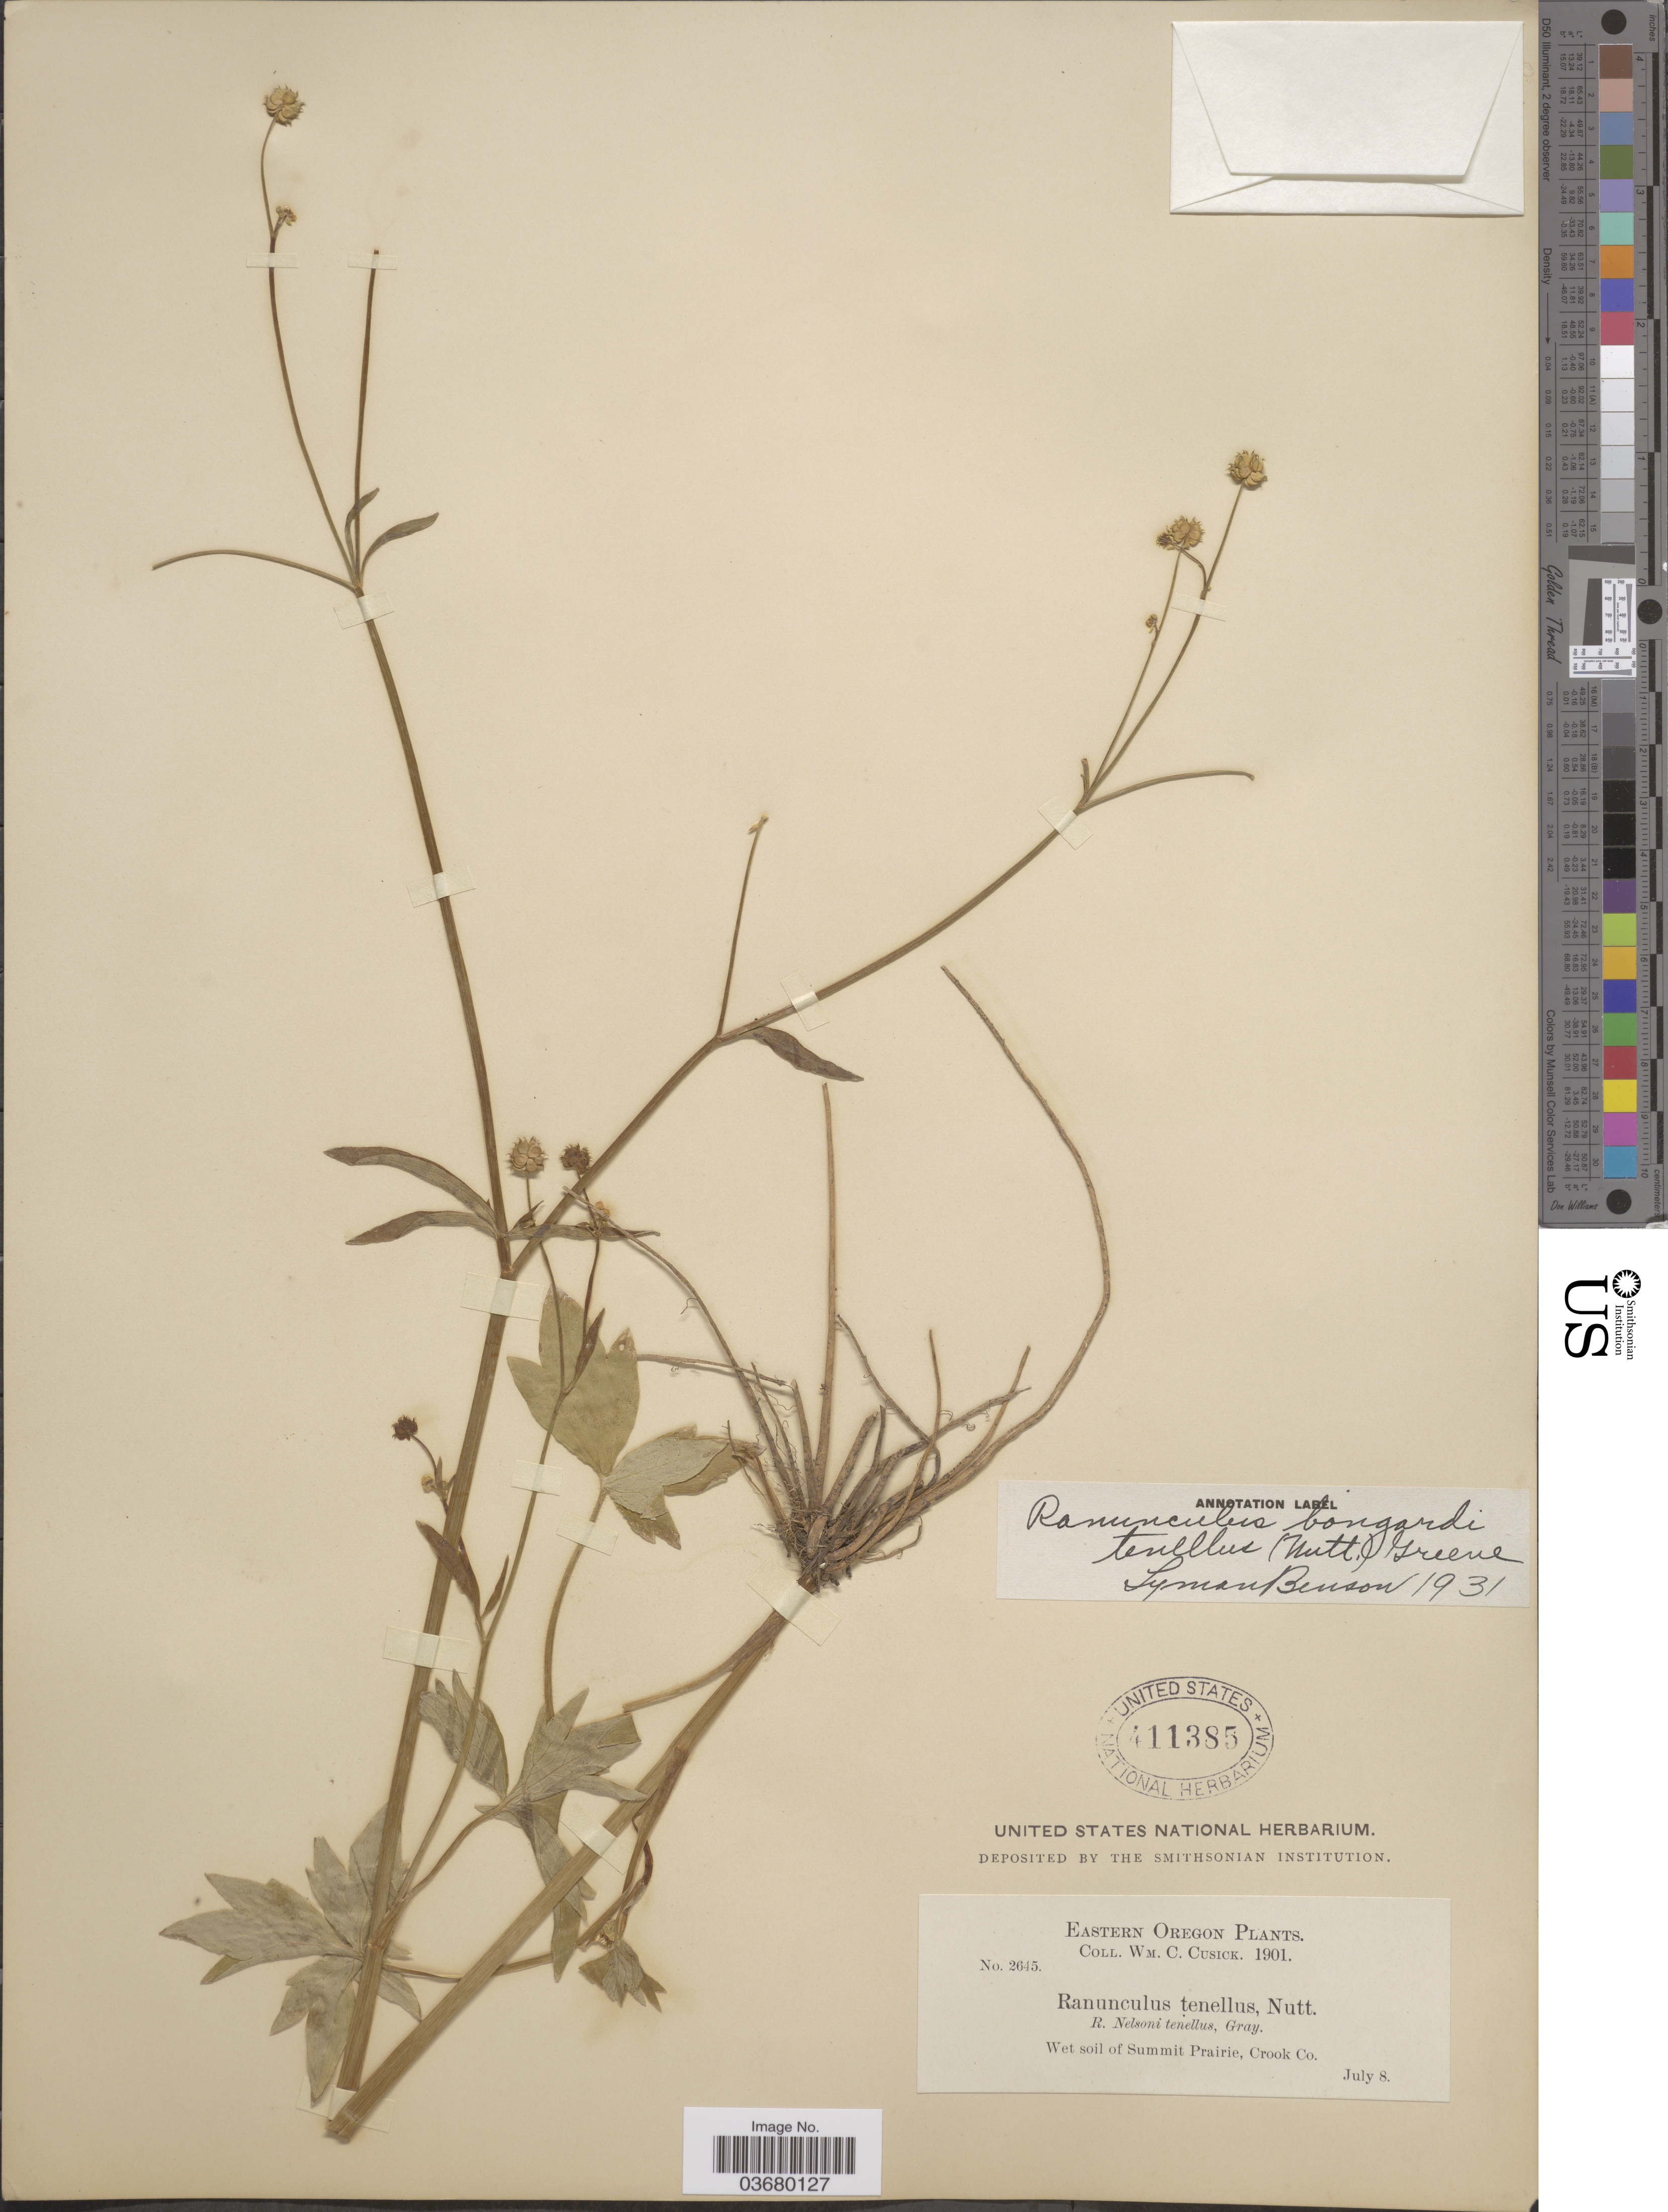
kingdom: Plantae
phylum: Tracheophyta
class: Magnoliopsida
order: Ranunculales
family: Ranunculaceae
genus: Ranunculus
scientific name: Ranunculus bongardii var. tenellus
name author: (A. Gray) Greene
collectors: W. C. Cusick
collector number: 2645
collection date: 1901-07-08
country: United States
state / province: Oregon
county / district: Crook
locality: Eastern Oregon. Summit Prairie, Crook Co.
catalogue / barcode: US 411385